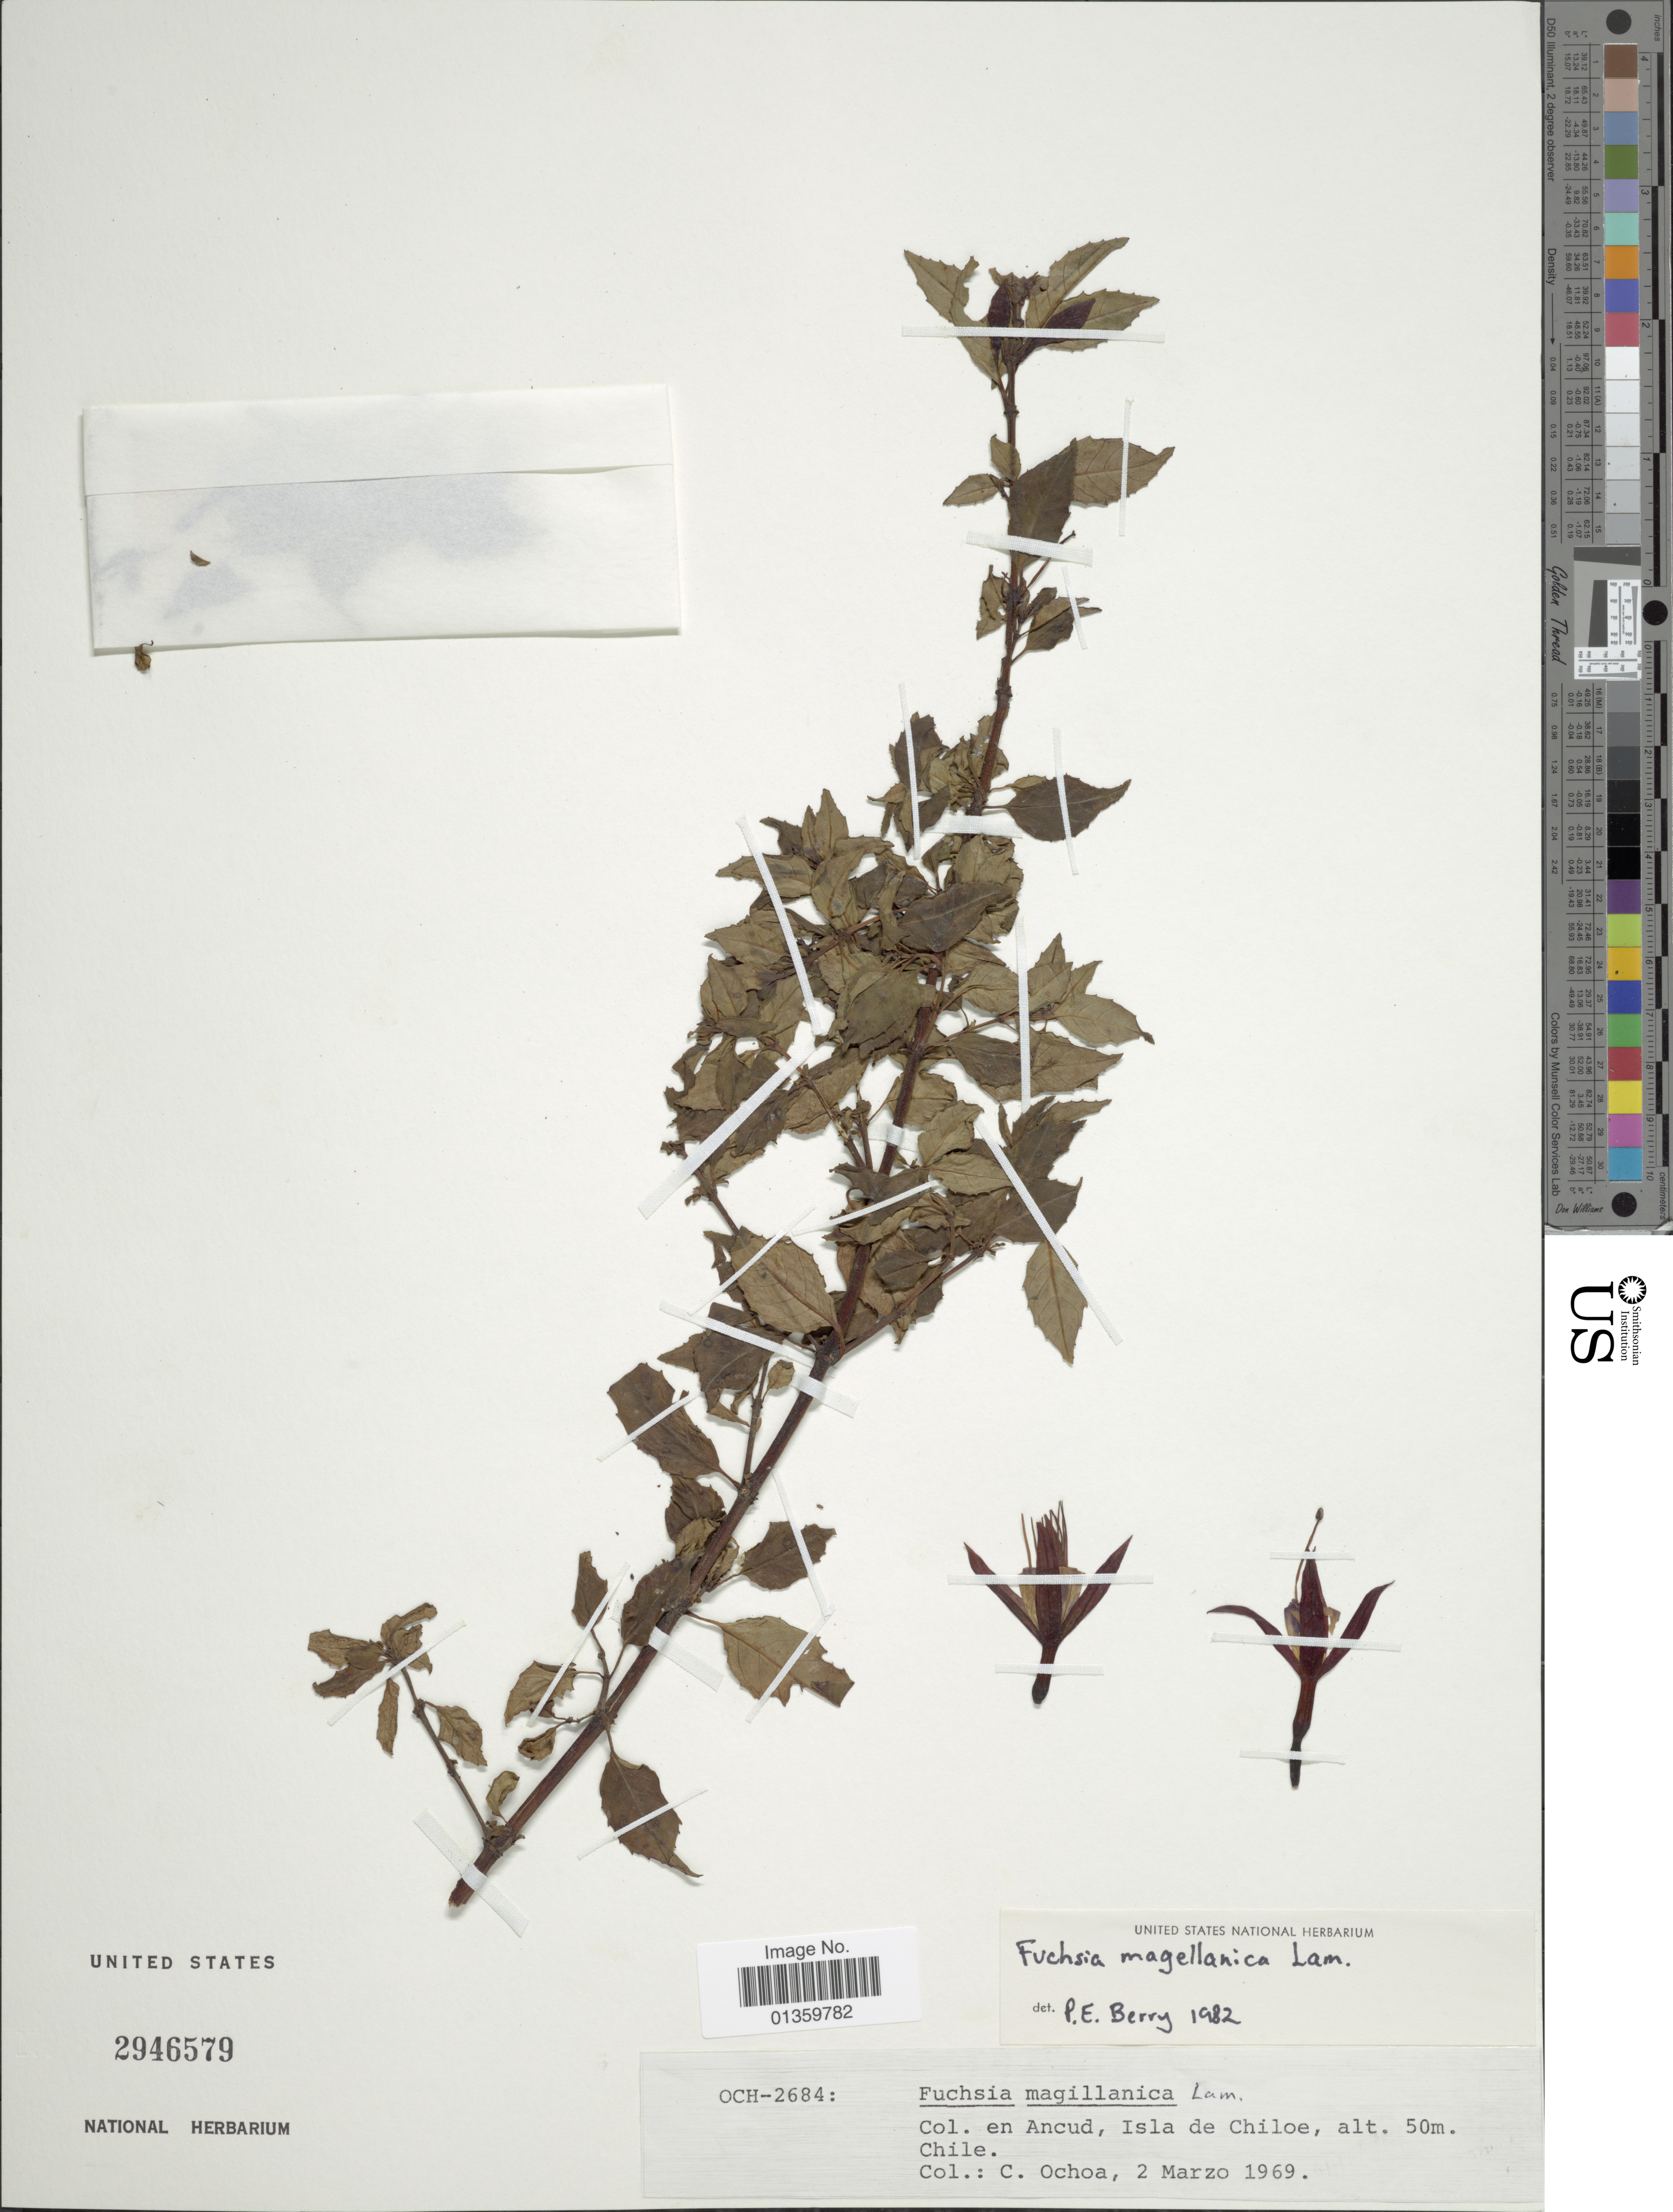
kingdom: Plantae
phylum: Tracheophyta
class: Magnoliopsida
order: Myrtales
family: Onagraceae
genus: Fuchsia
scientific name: Fuchsia magellanica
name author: Lam.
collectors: C. Ochoa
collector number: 2684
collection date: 1969-03-02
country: Chile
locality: En Acud, Isla de Chiloe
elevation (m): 50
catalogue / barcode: US 2946579